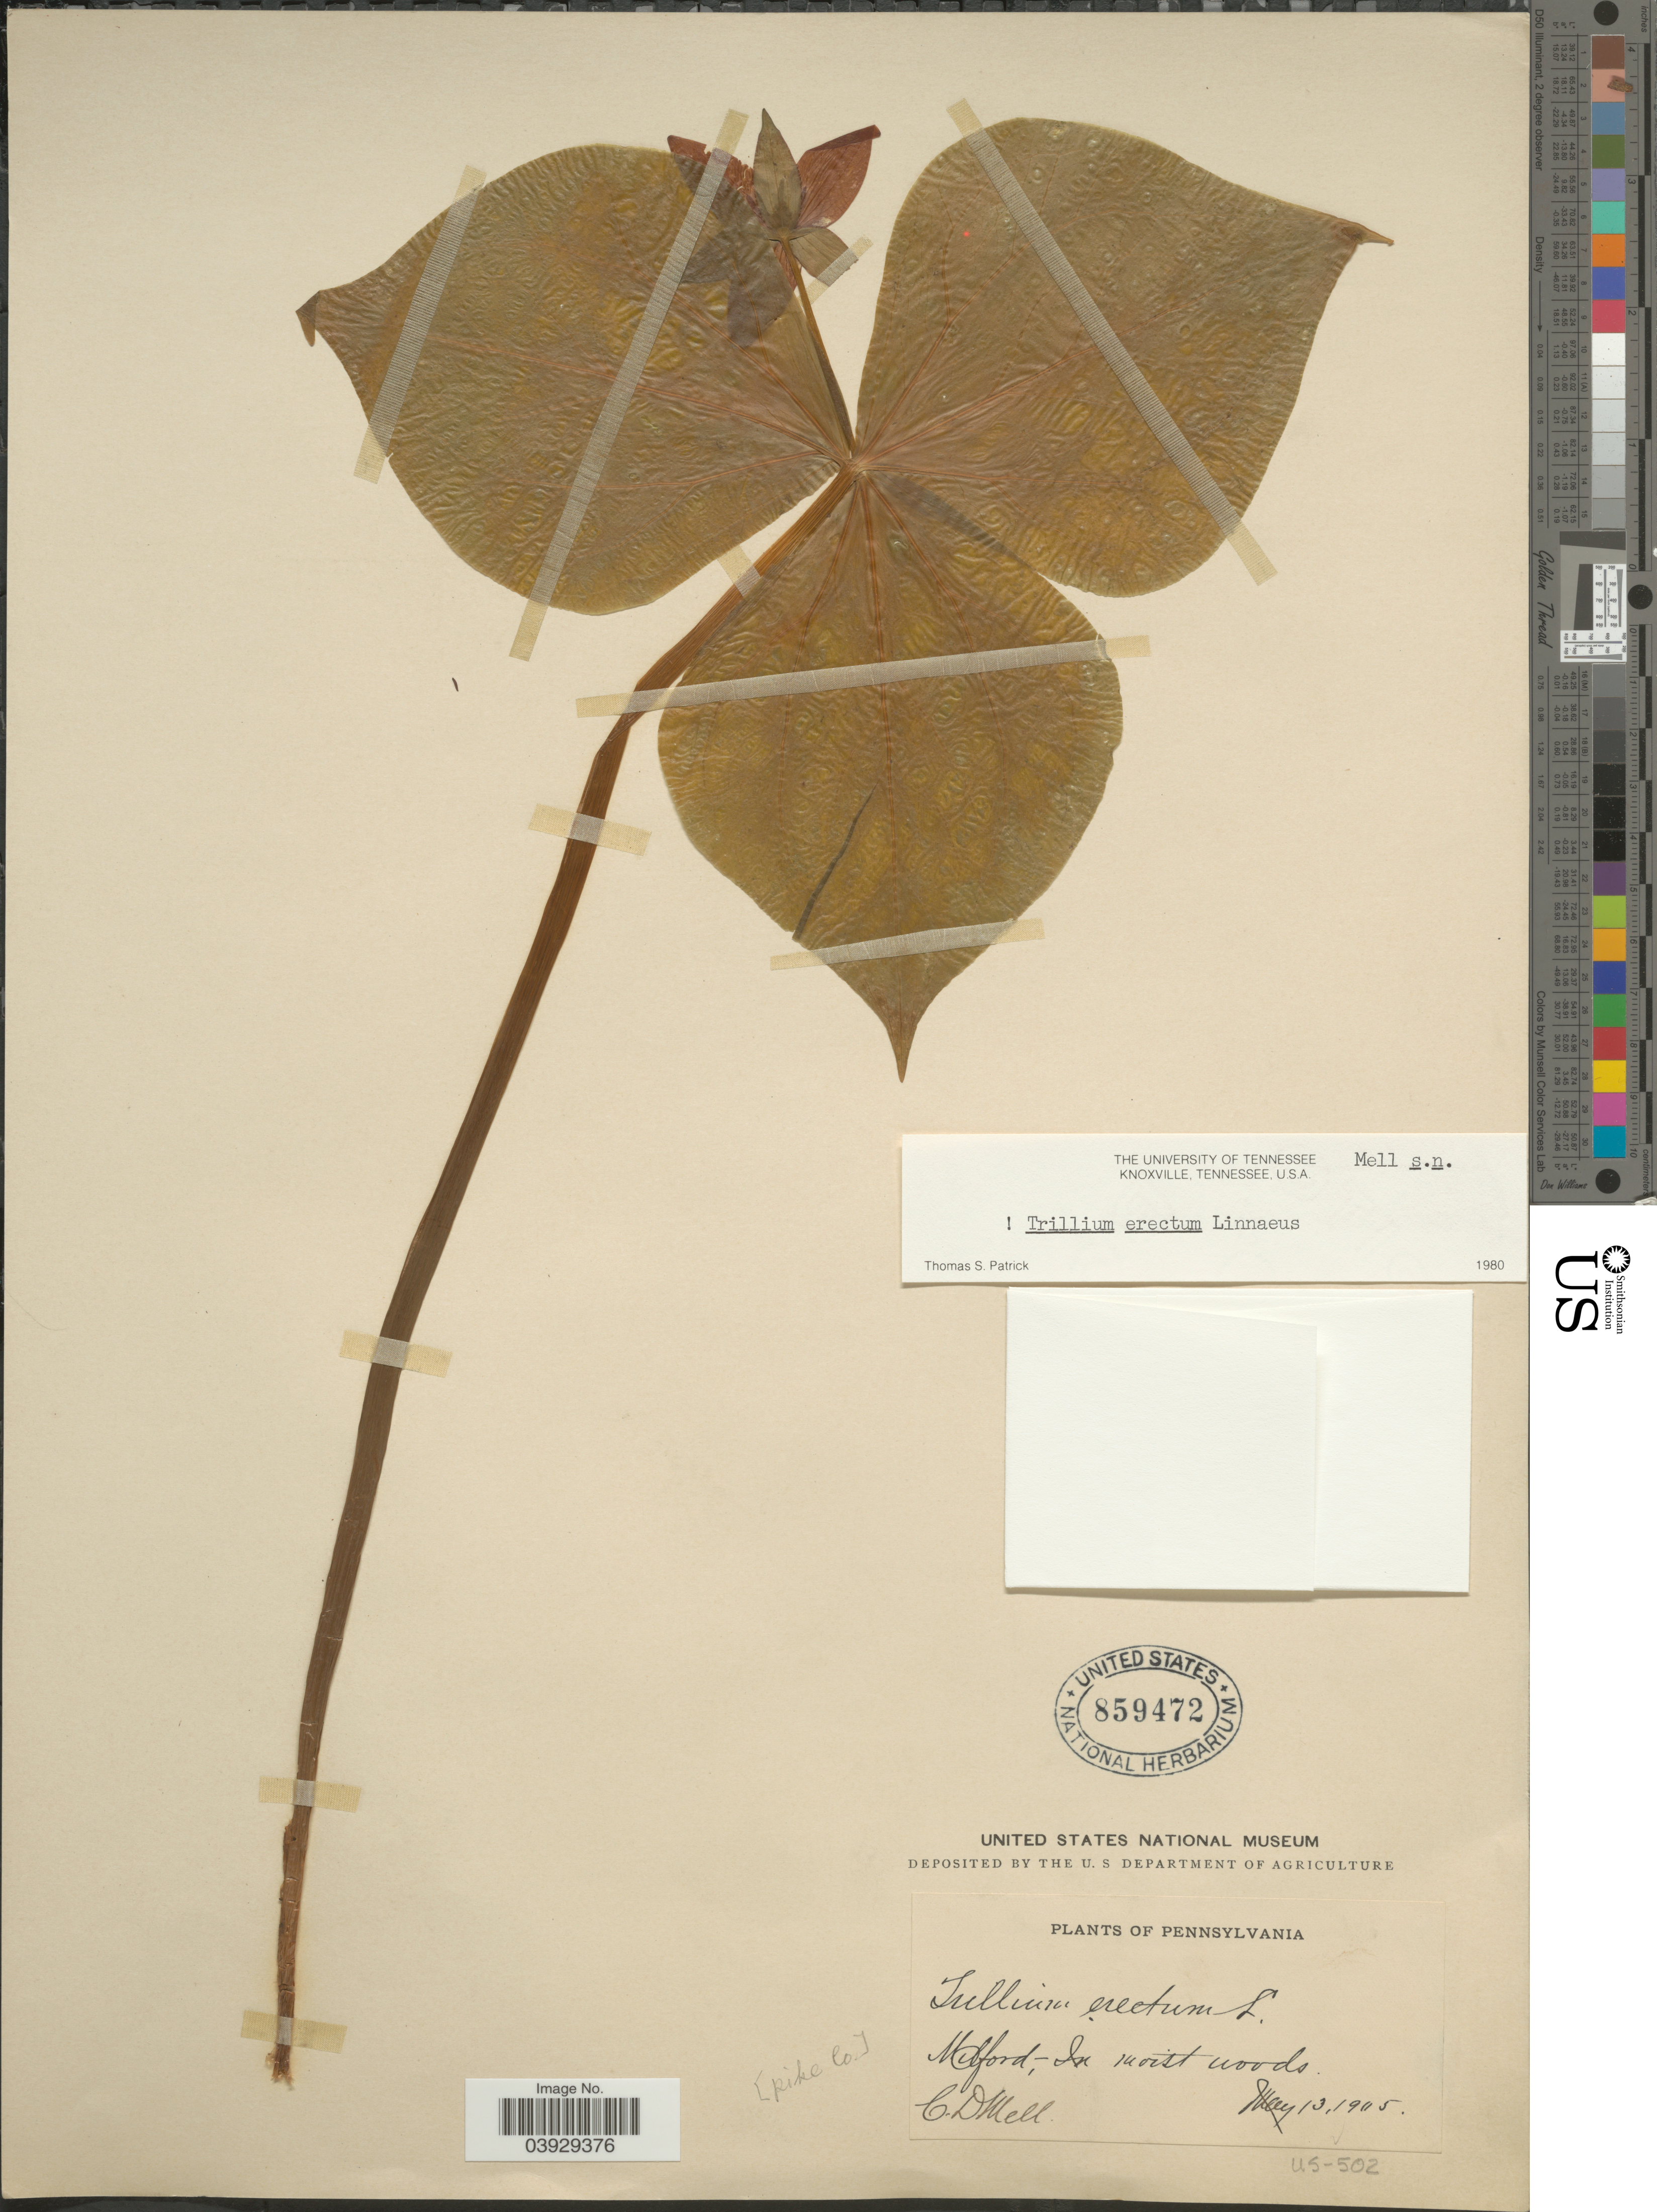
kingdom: Plantae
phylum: Tracheophyta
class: Liliopsida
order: Liliales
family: Melanthiaceae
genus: Trillium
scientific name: Trillium erectum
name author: L.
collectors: C. D. Mell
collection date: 1905-05-13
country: United States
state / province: Pennsylvania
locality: Milford, - In moist woods. Pike Co.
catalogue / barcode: US 859472